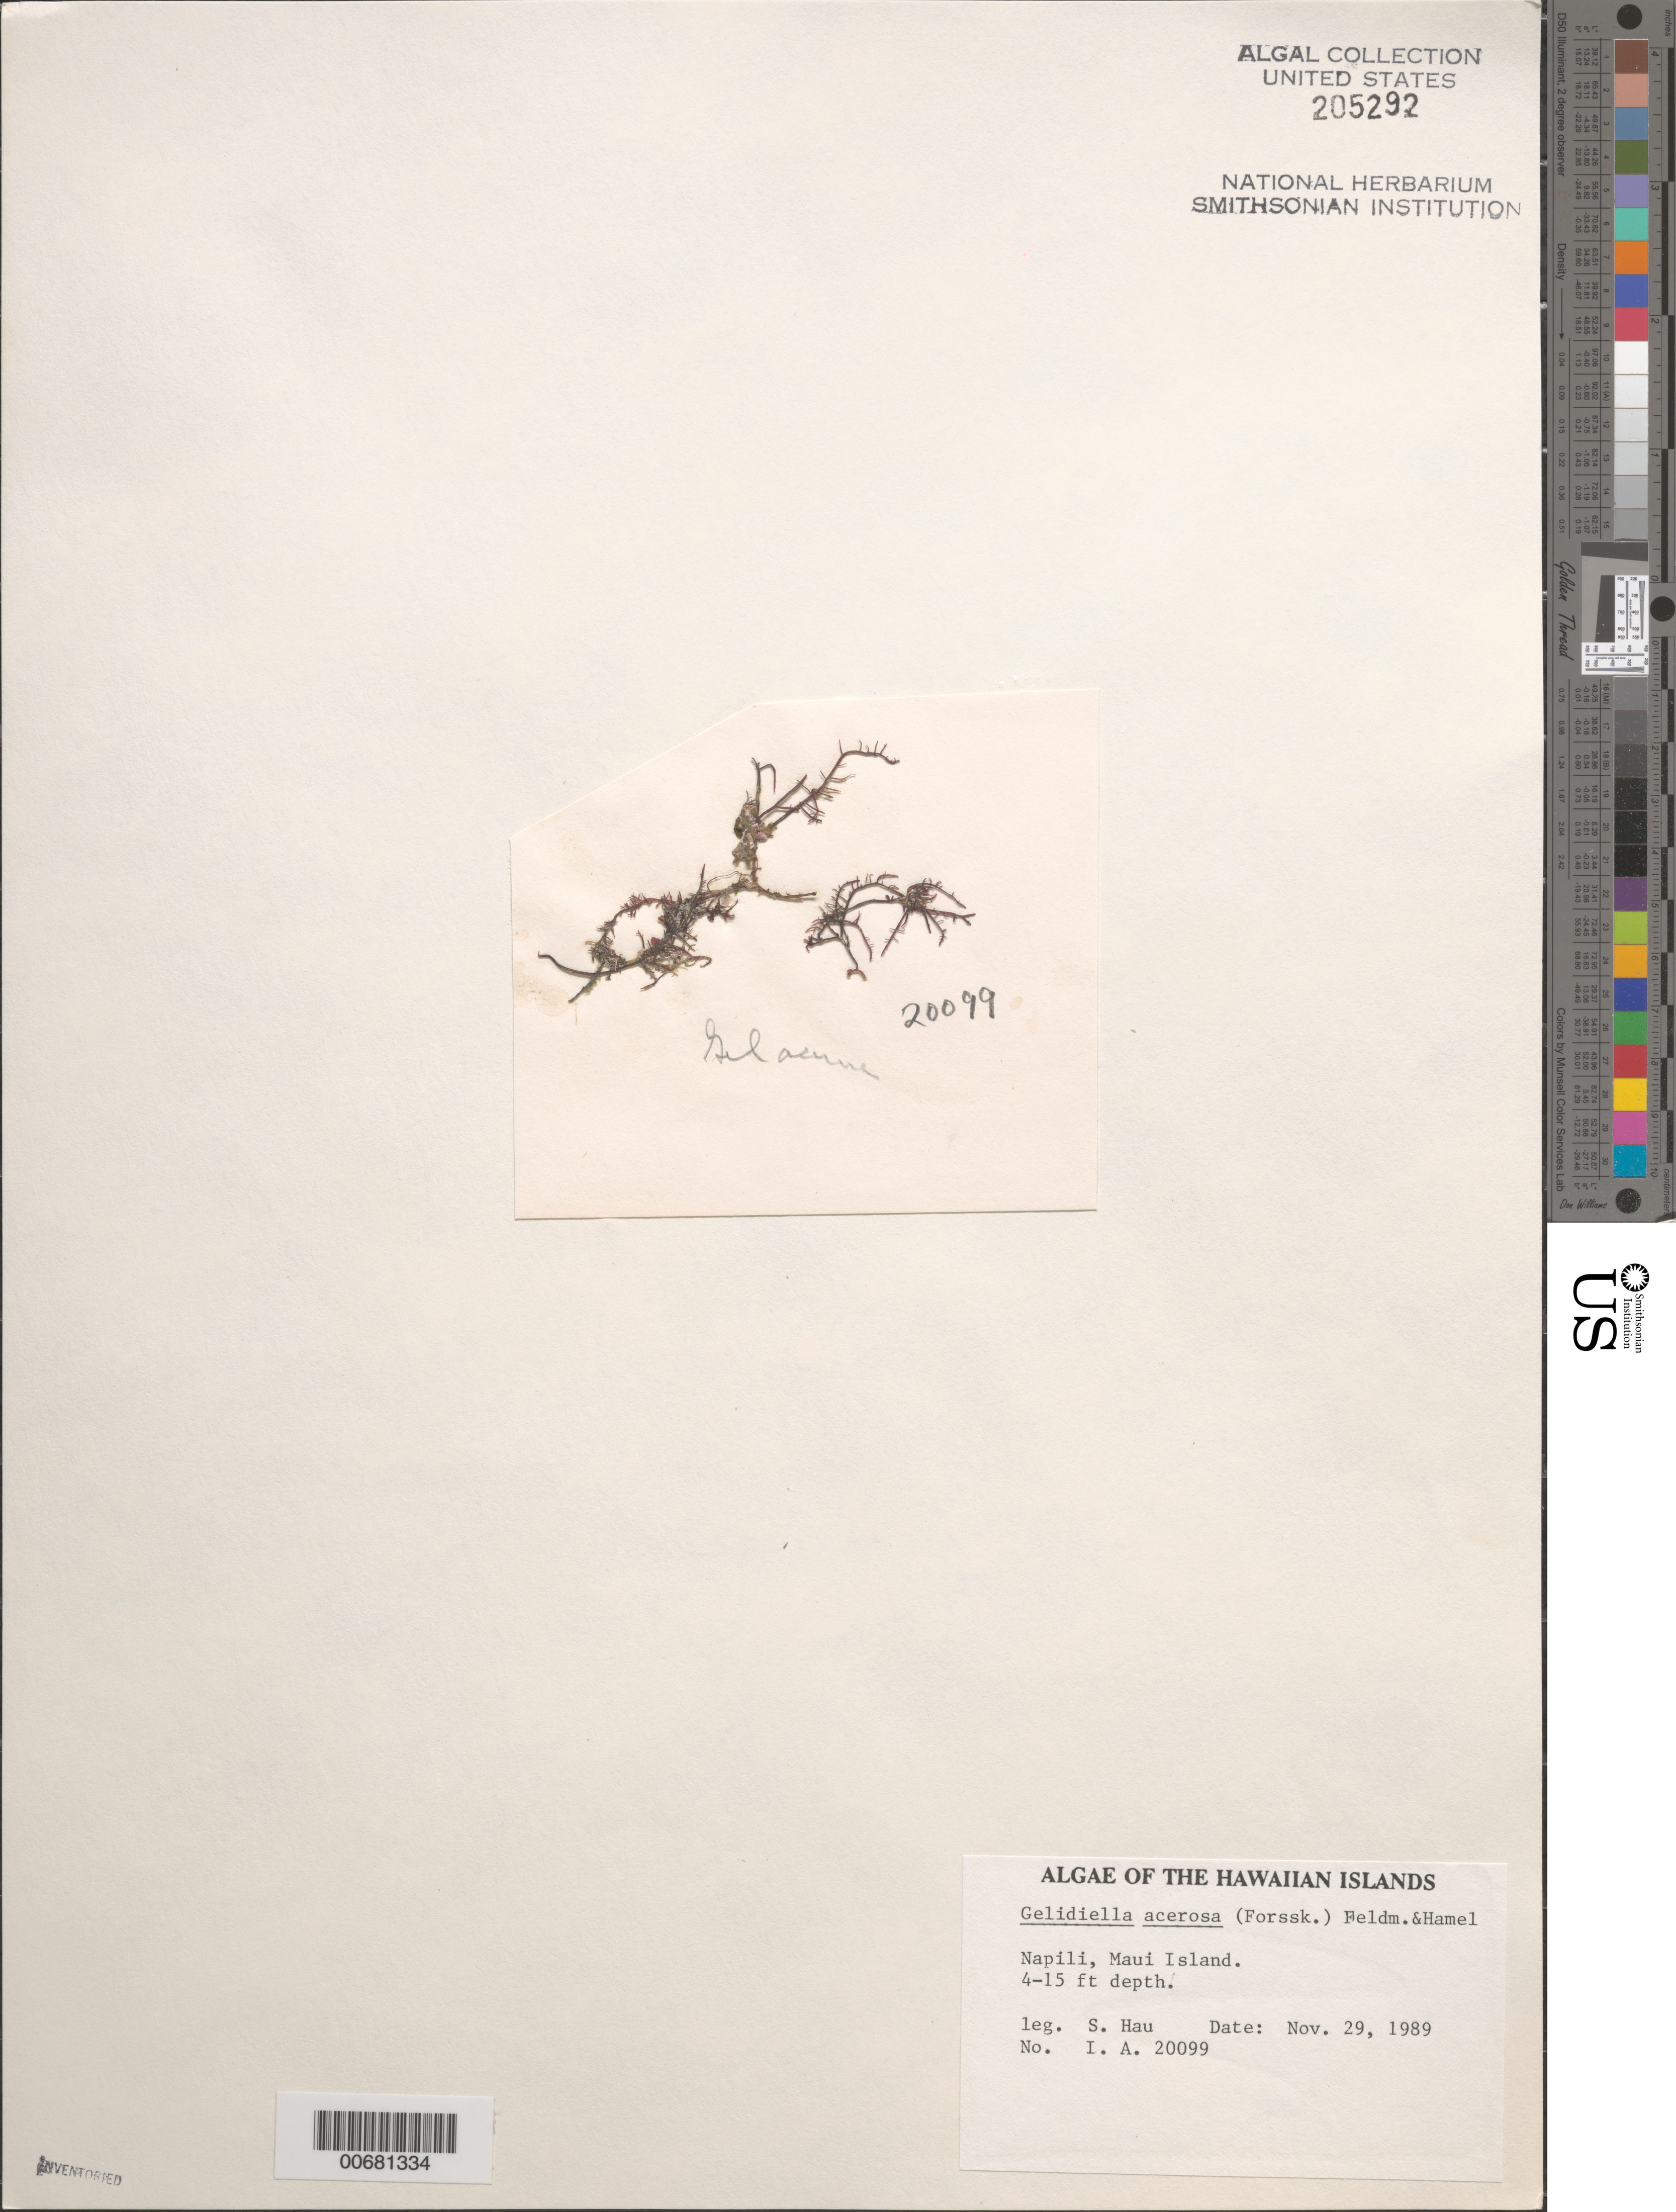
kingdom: Plantae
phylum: Rhodophyta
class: Florideophyceae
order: Gelidiales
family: Gelidiellaceae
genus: Gelidiella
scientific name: Gelidiella acerosa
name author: (Forssk.) Feldmann & G. Hamel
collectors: S. Hau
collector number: IAA 20099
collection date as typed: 29 Nov 1989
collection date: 1989-11-29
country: United States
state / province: Hawaii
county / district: Maui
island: Maui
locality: Napili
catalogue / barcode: US 205292